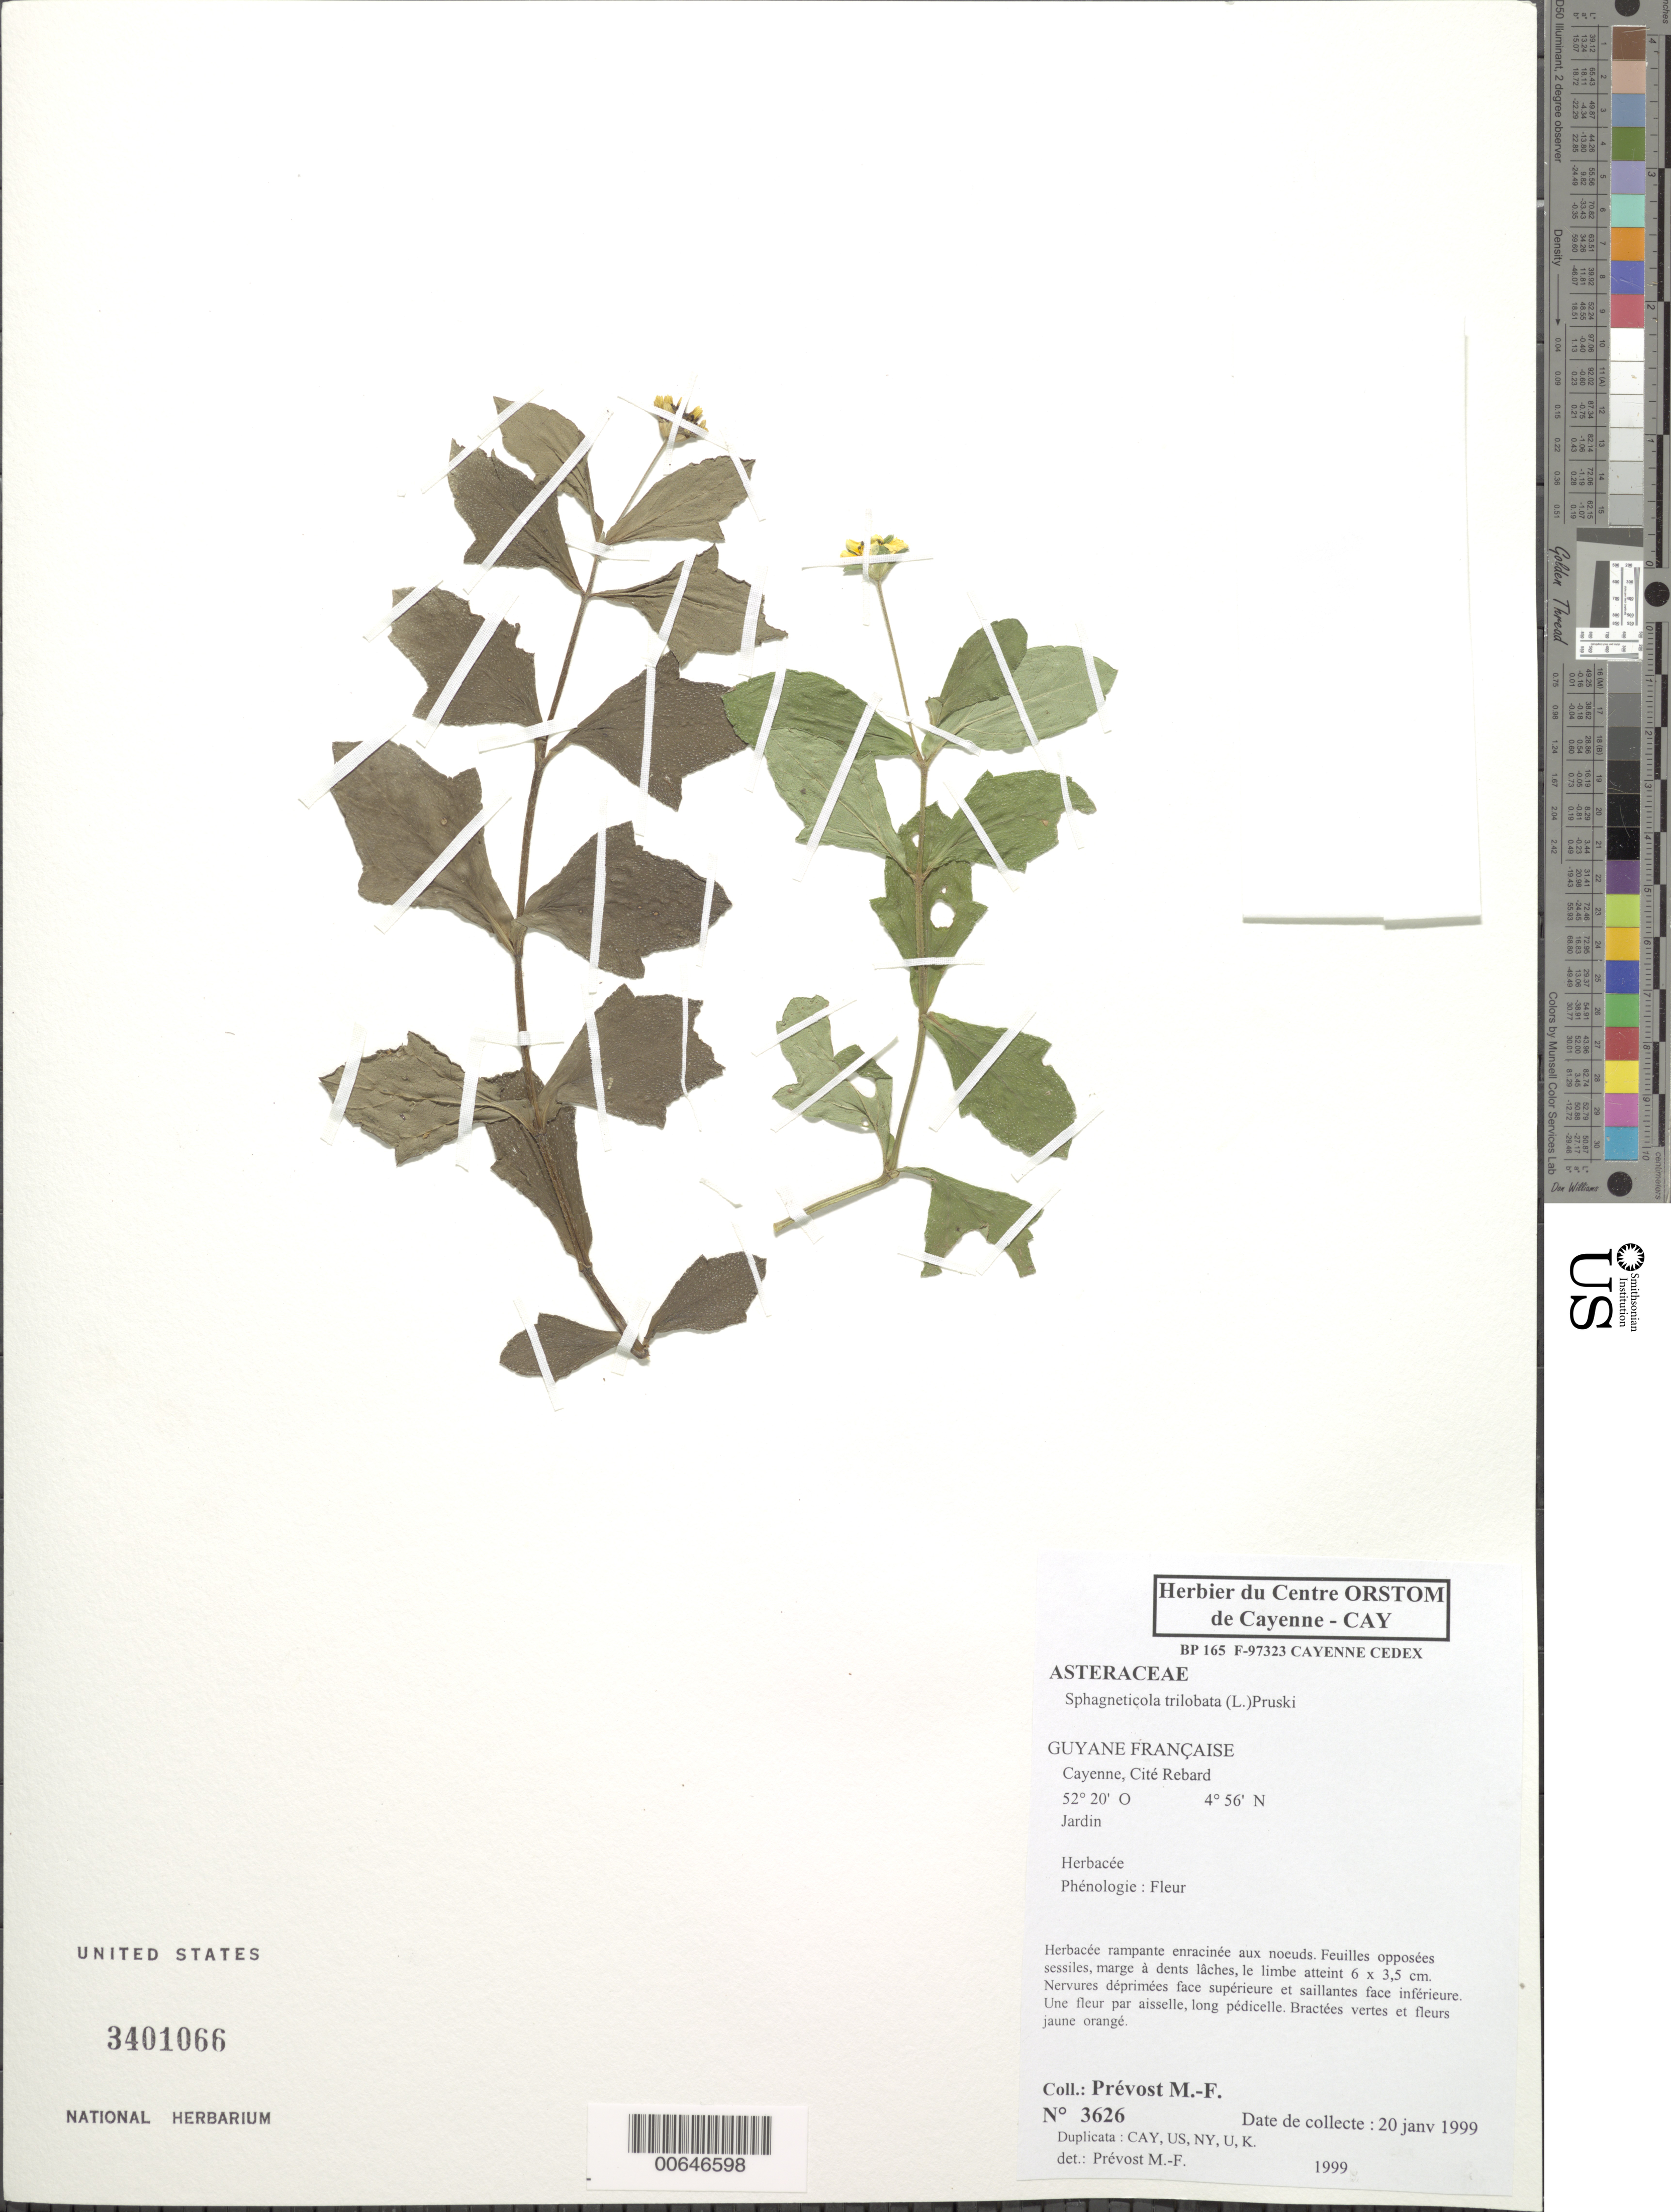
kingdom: Plantae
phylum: Tracheophyta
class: Magnoliopsida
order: Asterales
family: Asteraceae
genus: Sphagneticola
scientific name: Sphagneticola trilobata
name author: (L.) Pruski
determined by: Prévost, M.-F.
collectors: M.-F. Prévost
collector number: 3626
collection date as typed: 20-Jan-99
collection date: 1999-01-20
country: French Guiana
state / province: Cayenne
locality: Cayenne, Cité Rebard, Jardin ORSTOM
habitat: Garden, lawn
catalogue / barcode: US 3401066